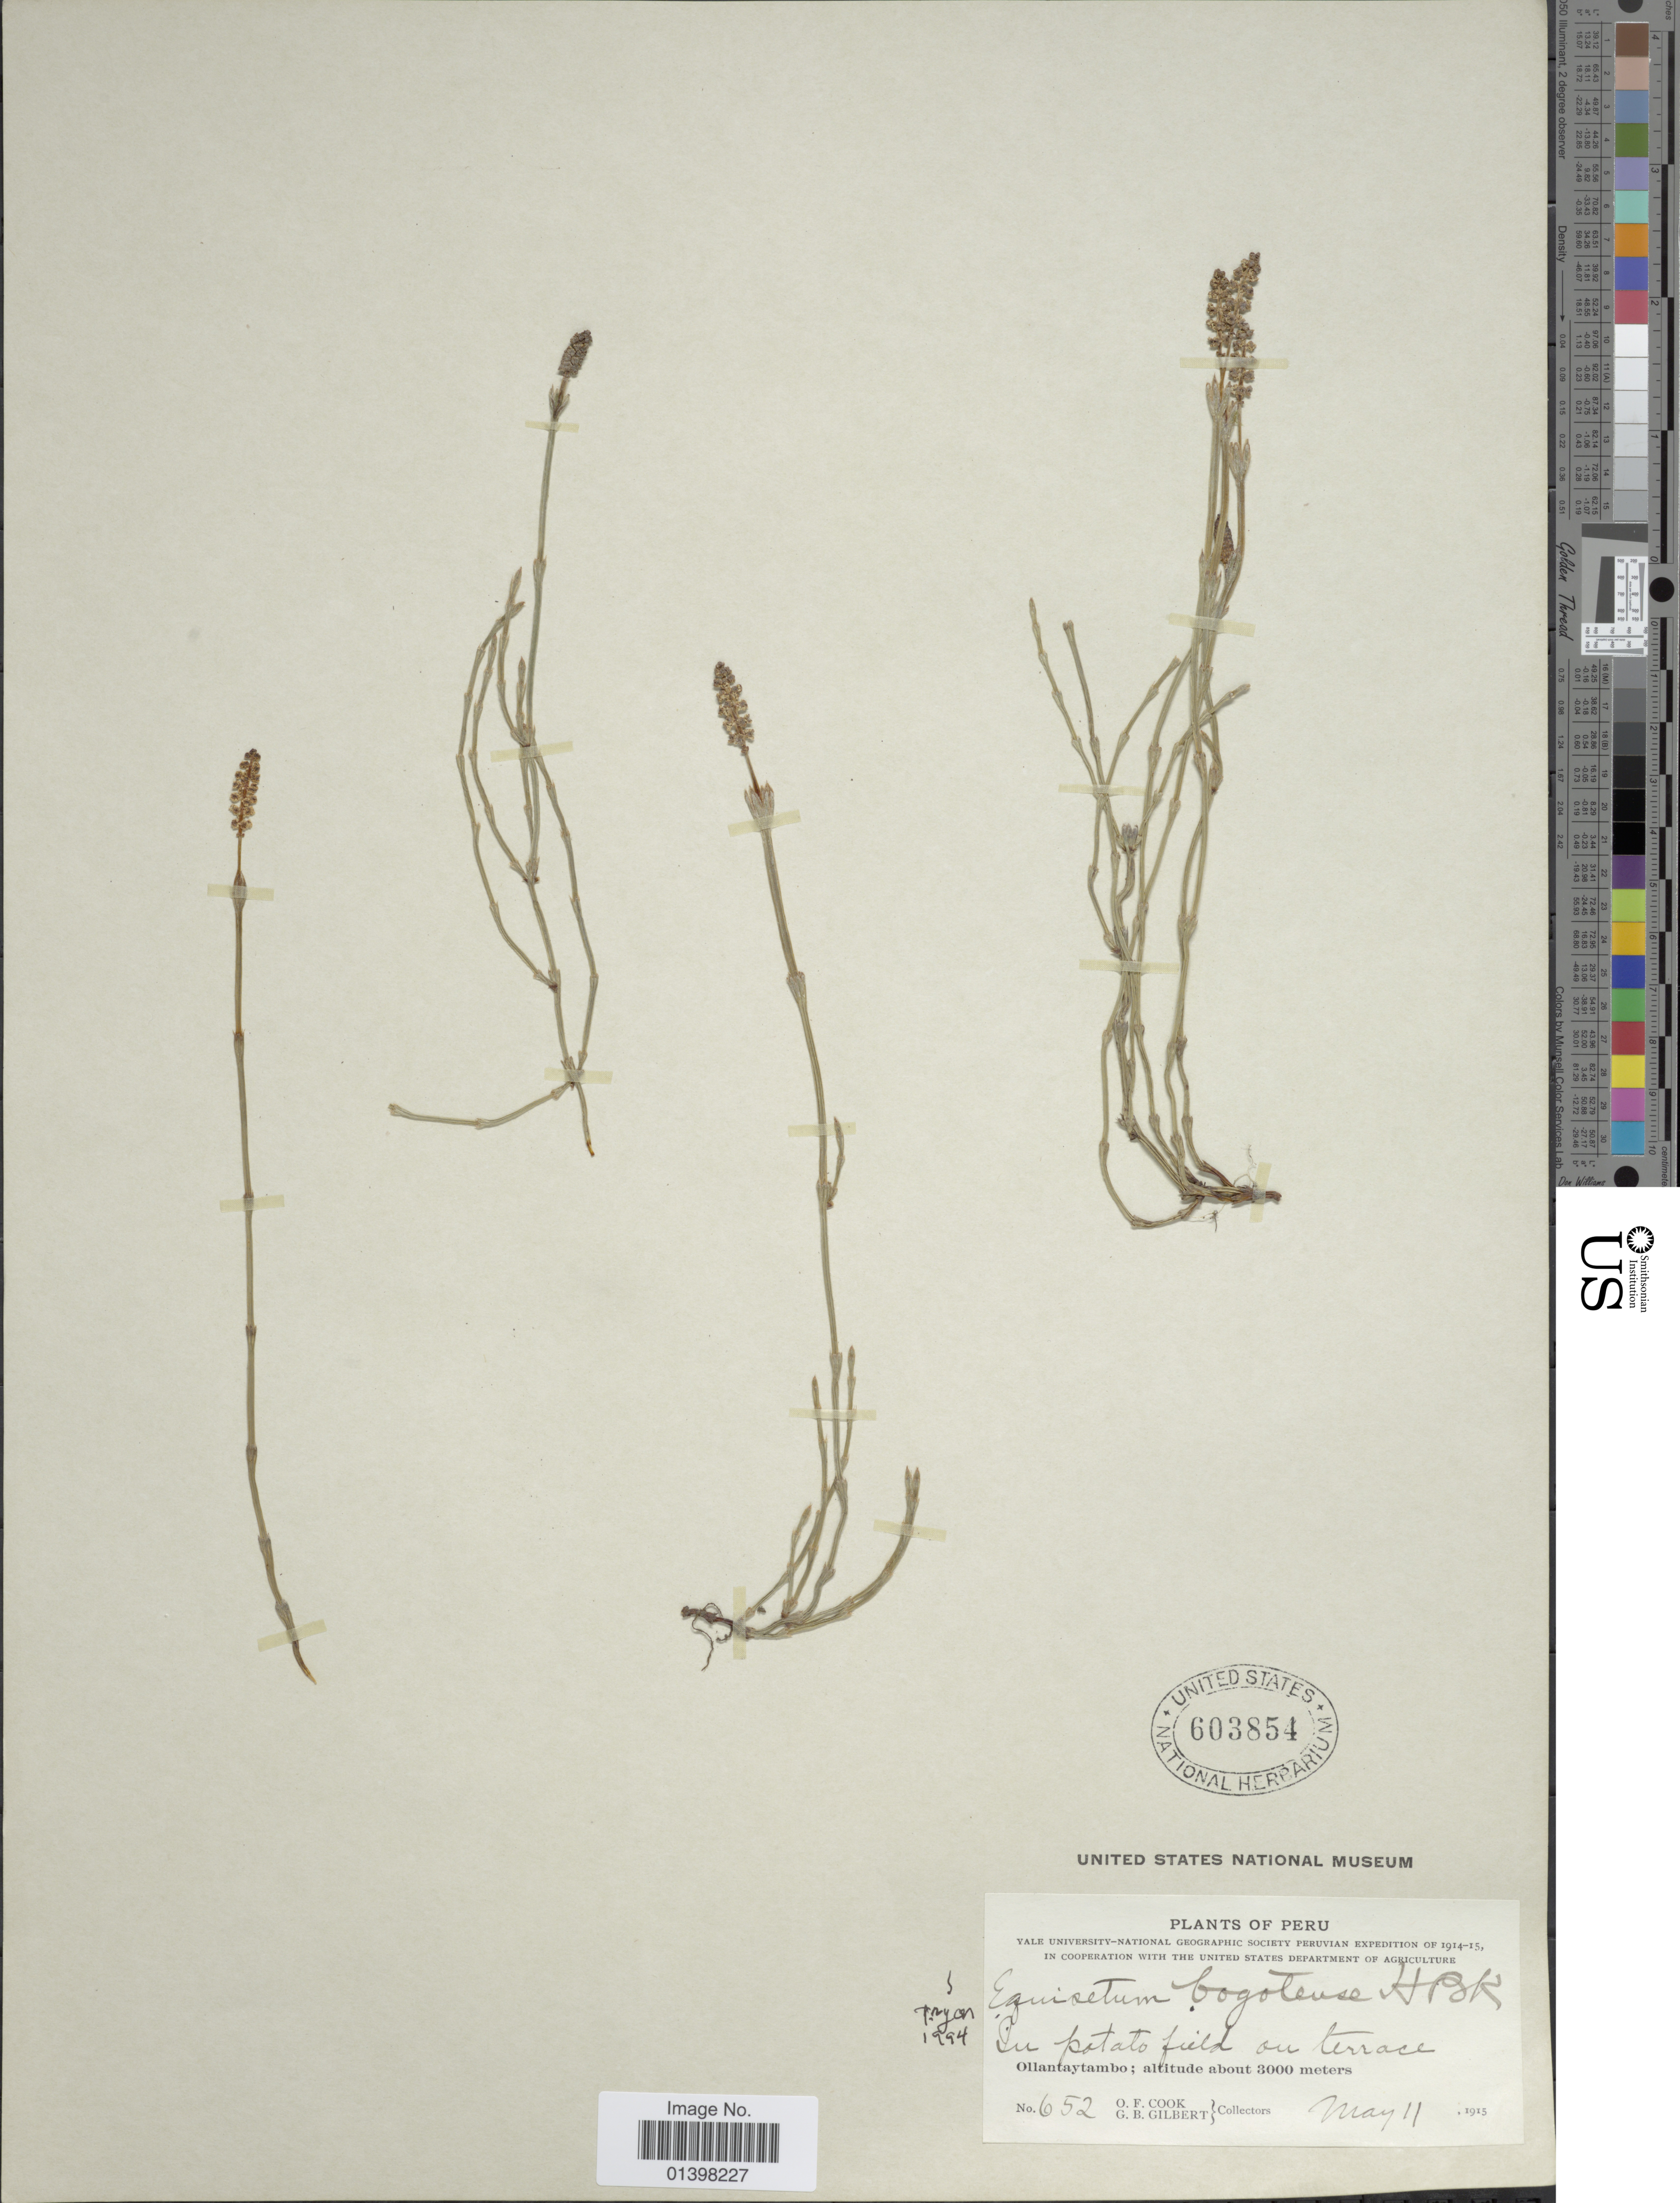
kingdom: Plantae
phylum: Tracheophyta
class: Polypodiopsida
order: Equisetales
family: Equisetaceae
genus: Equisetum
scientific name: Equisetum bogotense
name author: Kunth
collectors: O. F. Cook & G. B. Gilbert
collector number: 652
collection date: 1915-05-11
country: Peru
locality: Ollantaytambo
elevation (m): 3000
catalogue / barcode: US 603854